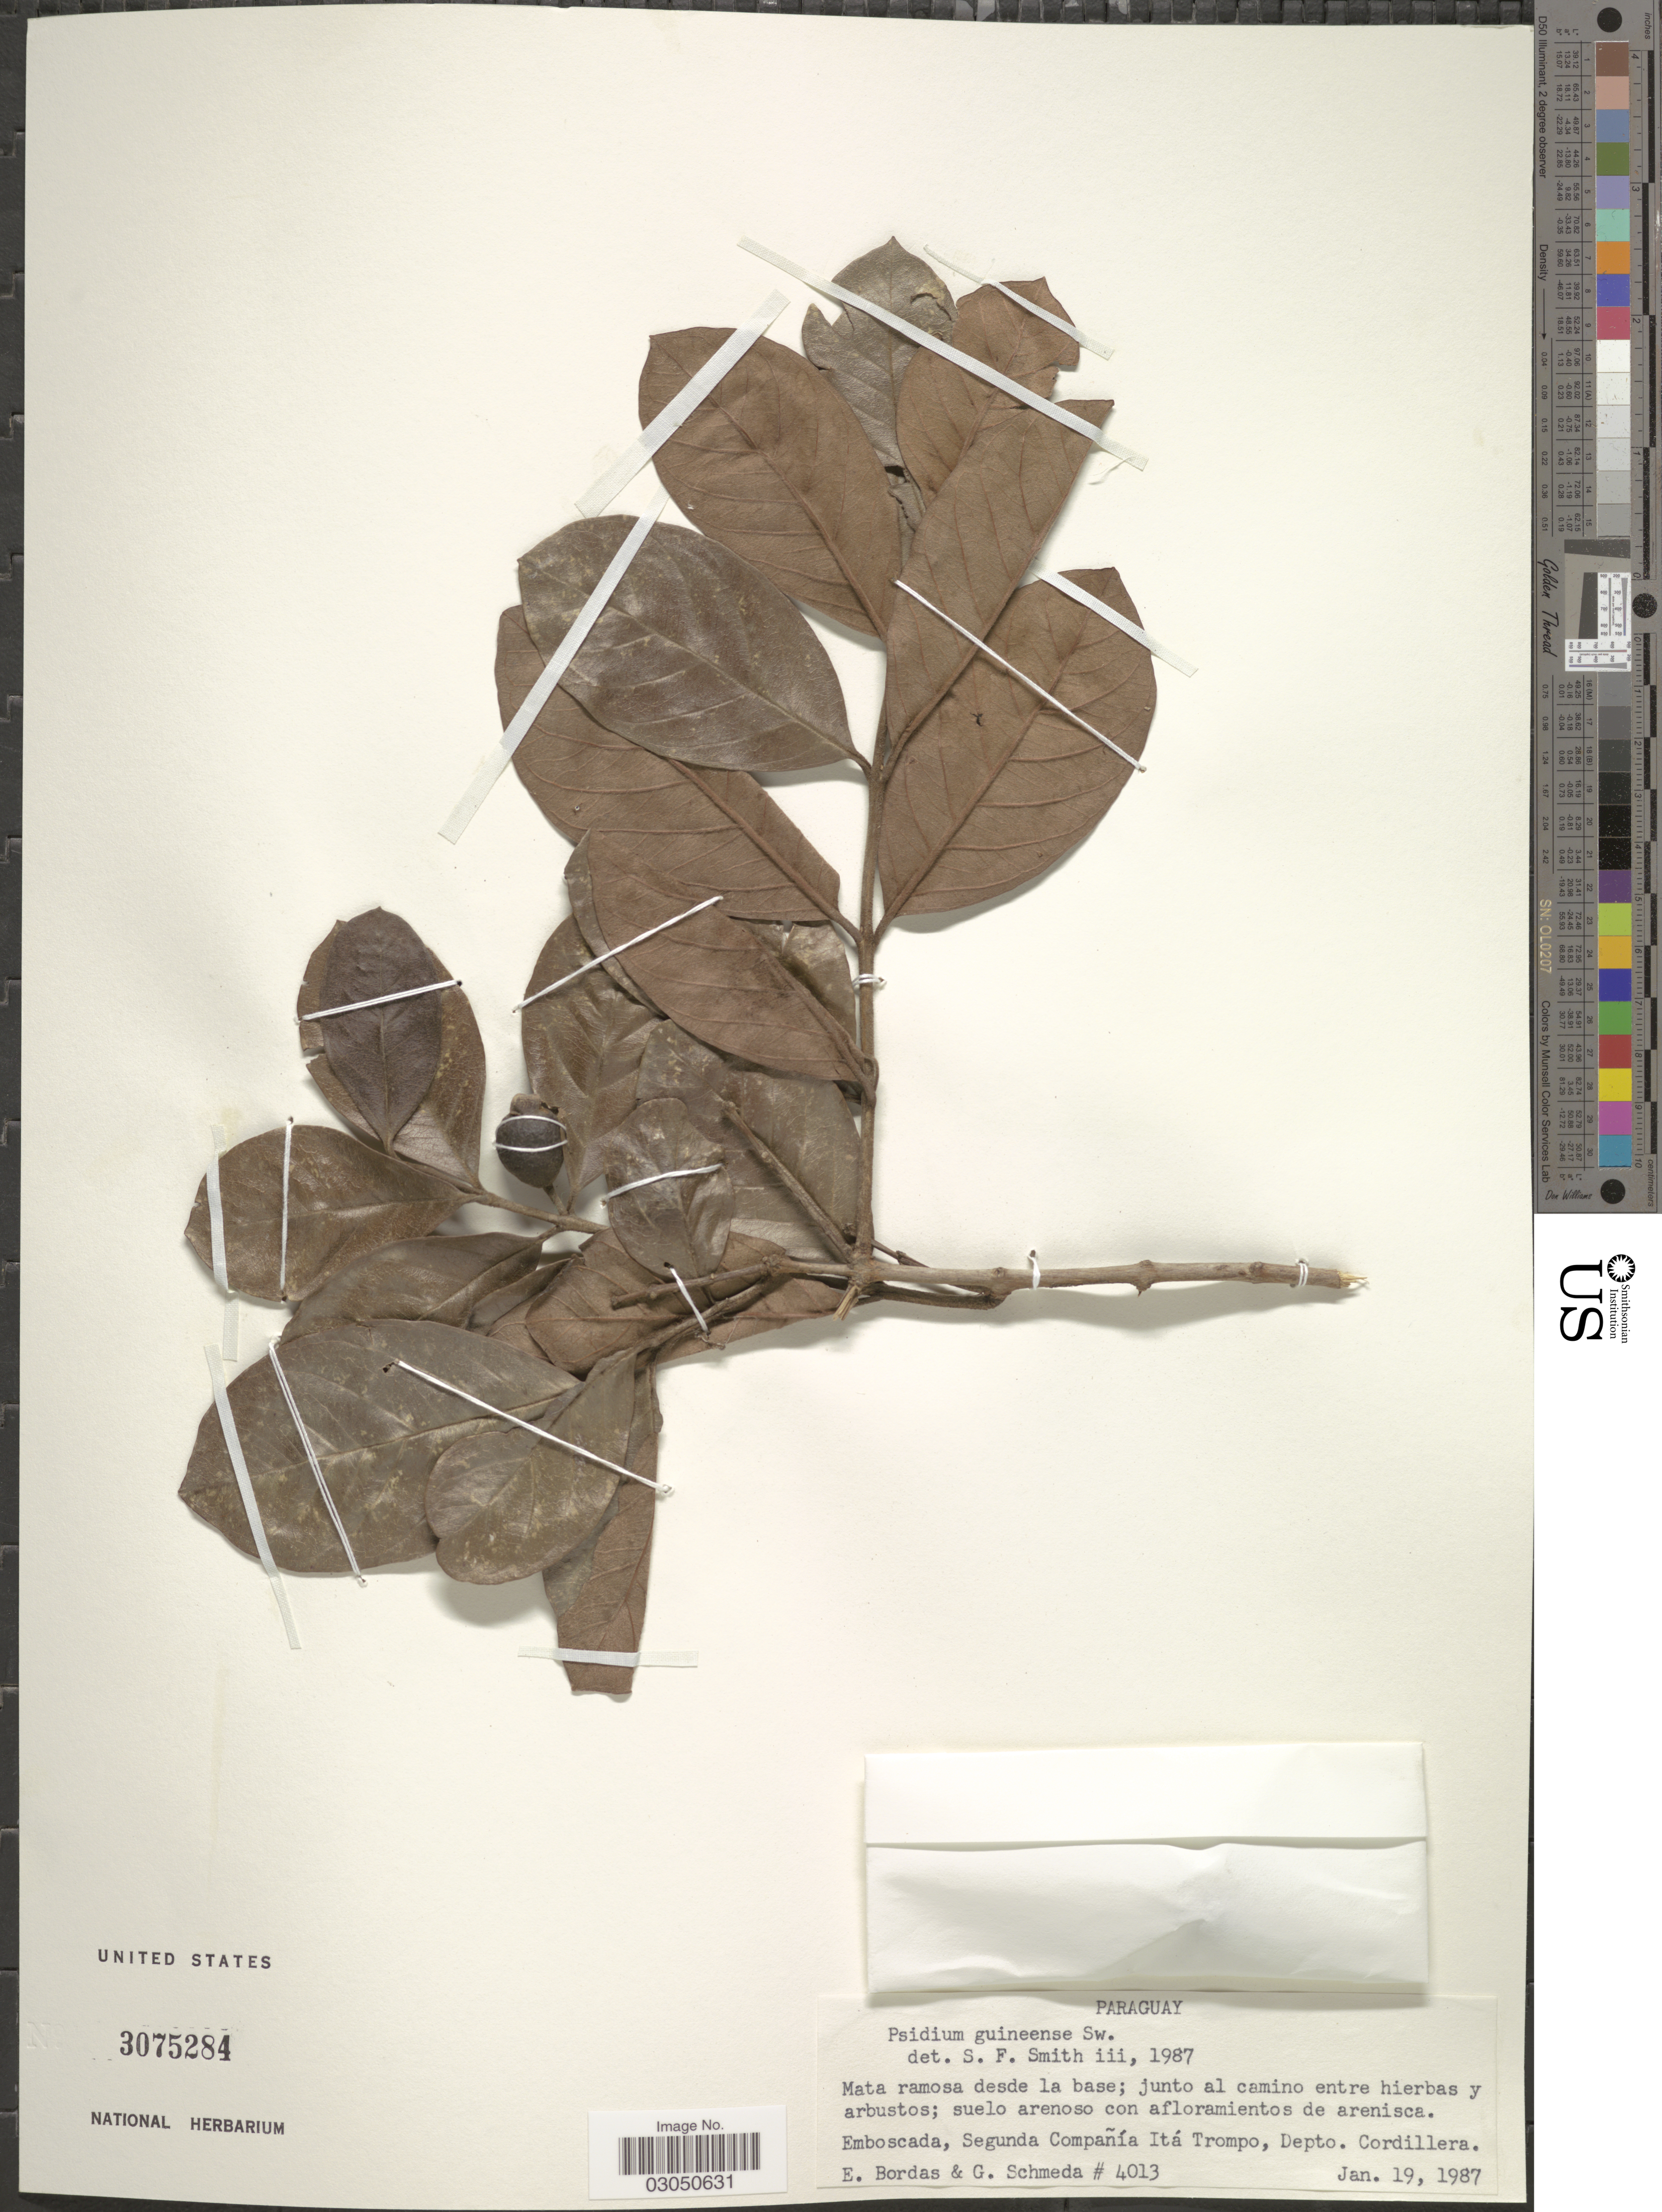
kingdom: Plantae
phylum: Tracheophyta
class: Magnoliopsida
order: Myrtales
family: Myrtaceae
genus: Psidium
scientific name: Psidium guianense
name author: Pers.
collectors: E. Bordas & G. Schmeda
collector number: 4013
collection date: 1987-01-19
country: Paraguay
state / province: Cordillera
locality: Emboscada, Segunda Compañía Itá Trompo, Depto. Cordillera.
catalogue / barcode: US 3075284